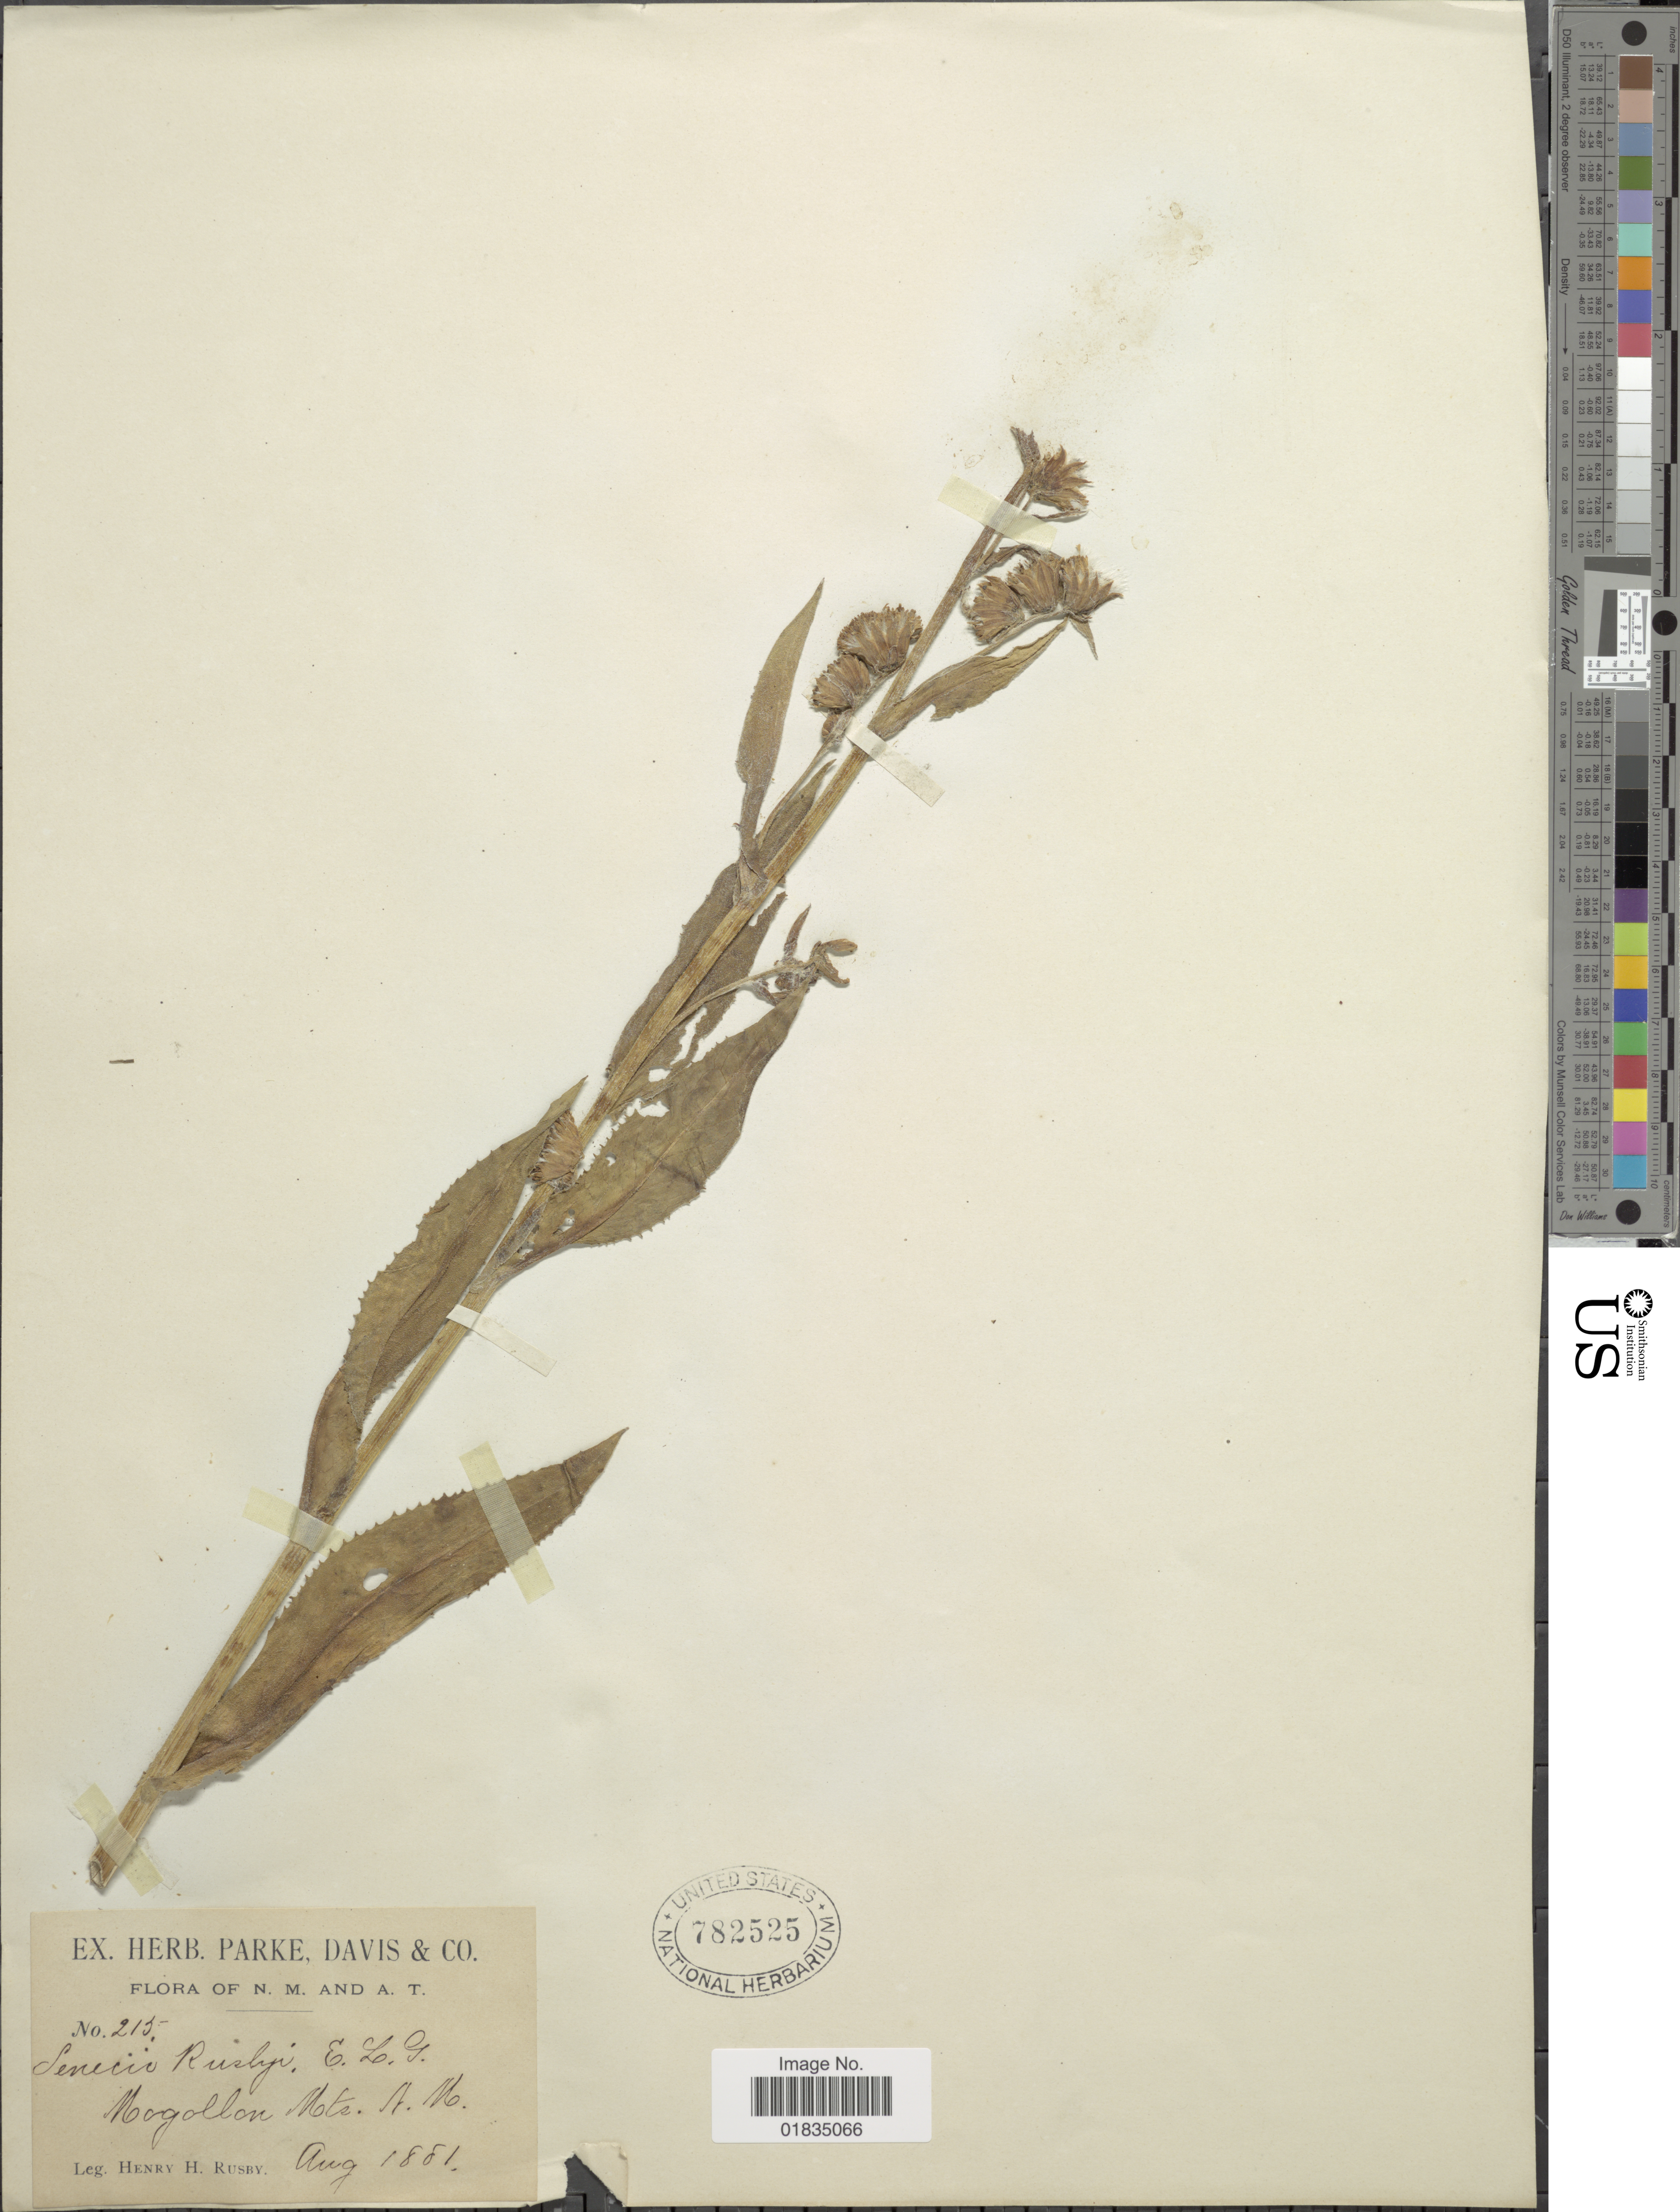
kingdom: Plantae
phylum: Tracheophyta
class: Magnoliopsida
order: Asterales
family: Asteraceae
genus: Senecio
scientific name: Senecio bigelovii var. bigelovii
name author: A. Gray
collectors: H. H. Rusby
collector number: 215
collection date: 1881-08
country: United States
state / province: New Mexico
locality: Mogollon Mts.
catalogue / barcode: US 782525